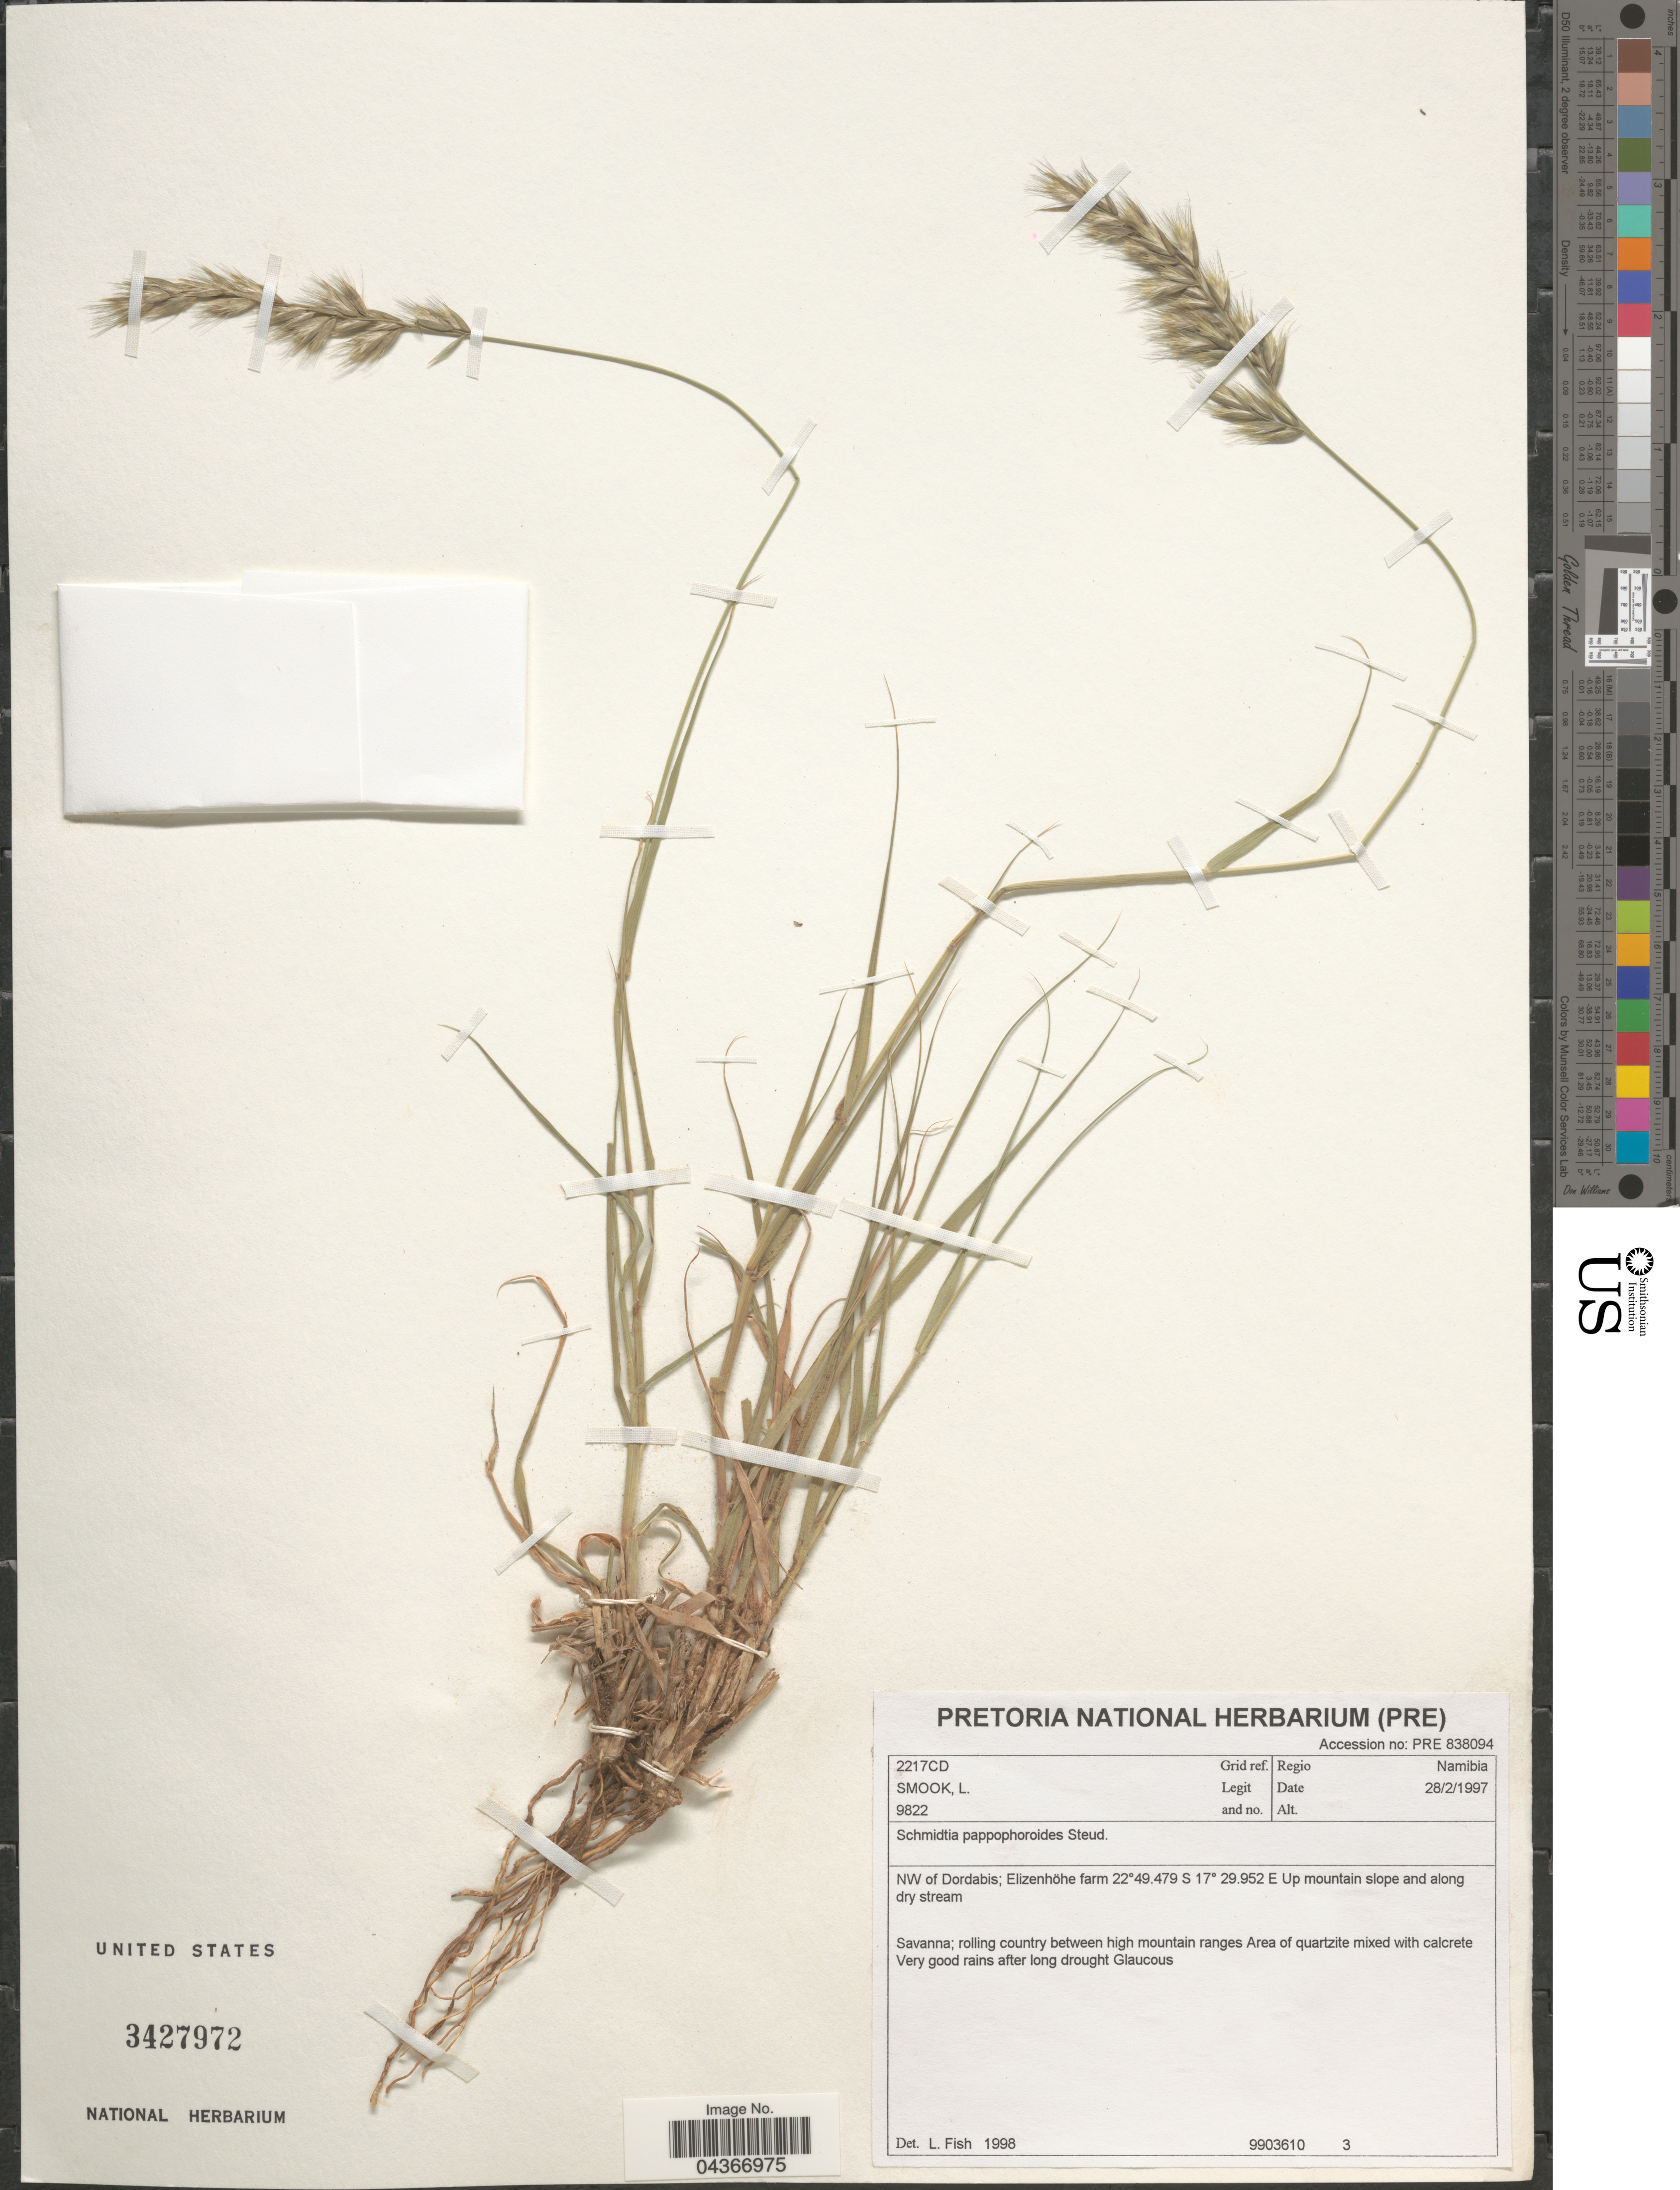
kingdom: Plantae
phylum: Tracheophyta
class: Liliopsida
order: Poales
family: Poaceae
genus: Schmidtia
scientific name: Schmidtia pappophoroides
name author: Steud. ex J.A. Schmidt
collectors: L. Smook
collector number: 9822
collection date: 1997-02-28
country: Namibia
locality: Grid ref. 2217CD. Regio Namibia. NW of Dordabis; Elizenhöhe farm. Up mountain slope and along dry stream. Savanna; rolling country between high mountain ranges Area of quartzite.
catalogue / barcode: US 3427972